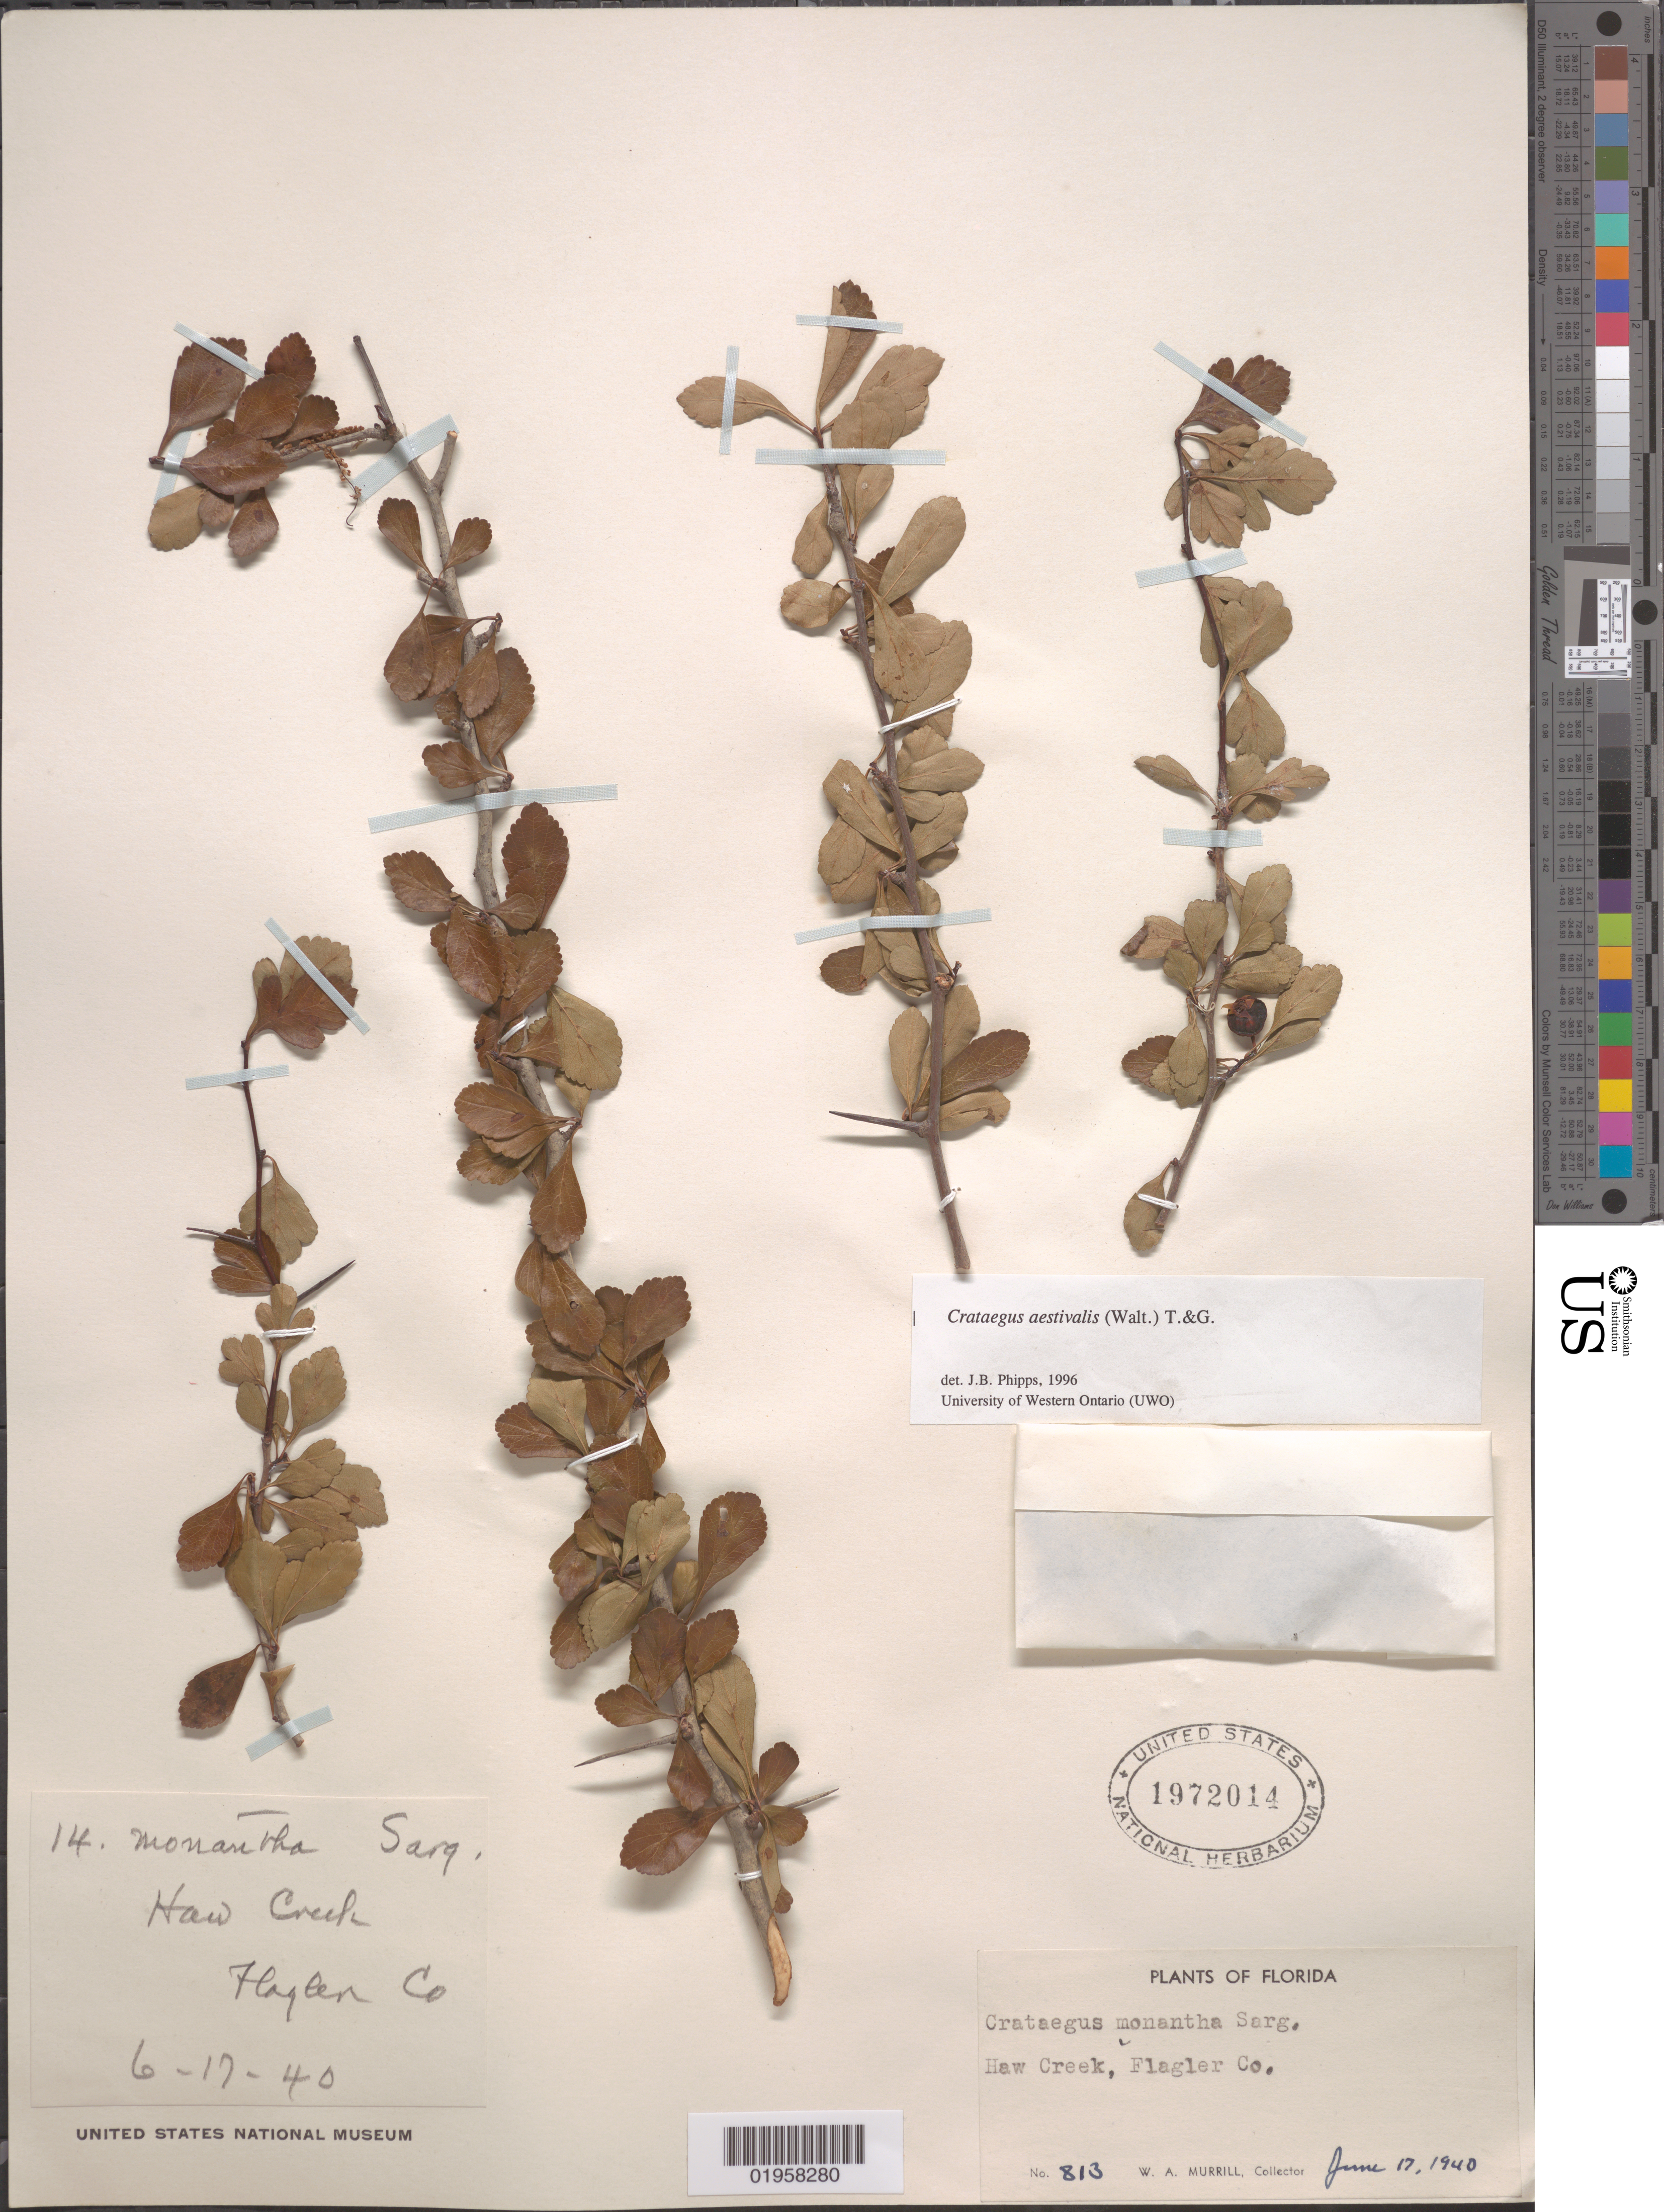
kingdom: Plantae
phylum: Tracheophyta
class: Magnoliopsida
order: Rosales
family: Rosaceae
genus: Crataegus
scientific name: Crataegus aestivalis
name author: (Walter) Torr. & A. Gray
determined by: Phipps, James B., (UWO), University of Western Ontario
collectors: W. A. Murrill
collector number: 813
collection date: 1940-06-17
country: United States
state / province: Florida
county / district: Flagler County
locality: Haw Creek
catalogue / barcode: US 1972014